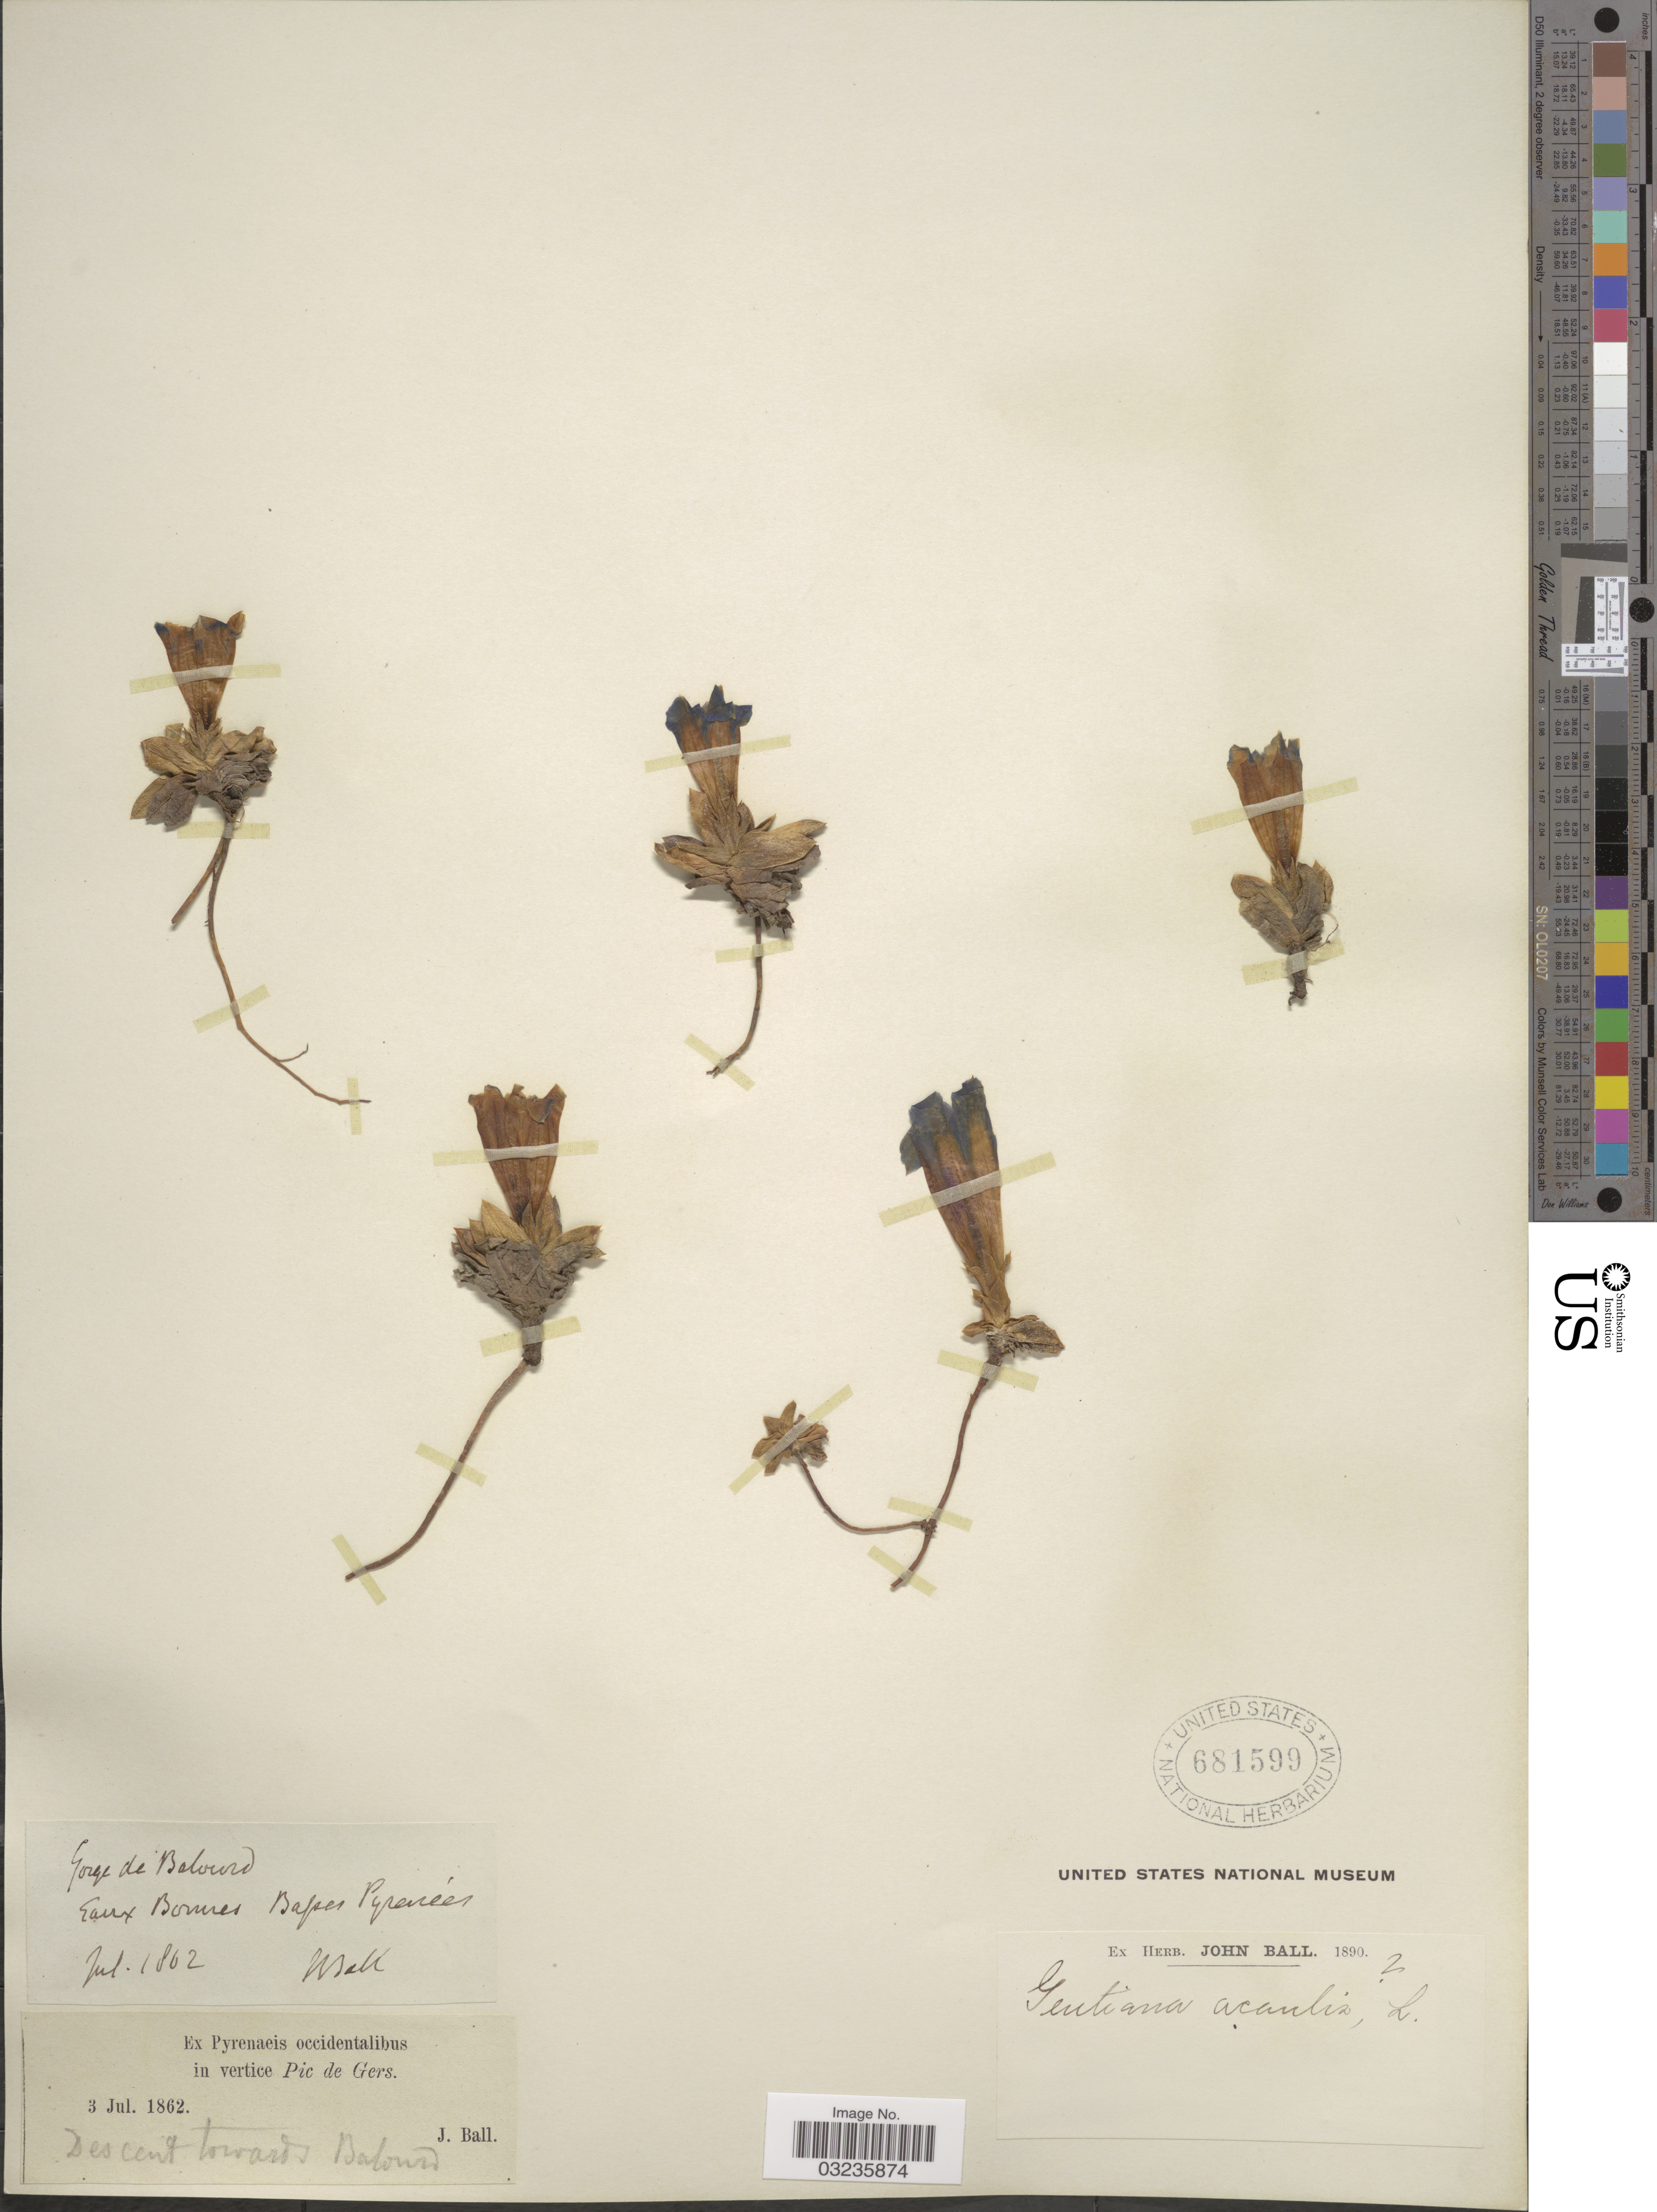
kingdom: Plantae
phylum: Tracheophyta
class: Magnoliopsida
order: Gentianales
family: Gentianaceae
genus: Gentiana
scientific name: Gentiana acaulis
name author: L.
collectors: J. Ball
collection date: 1862-07-03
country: France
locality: Gorge de Balourd, Eaux Bonnes Basses Pyrenées. Ex Pyrenaeis occidentalibus in vertice Pic de Gers. Descent towards Balourd.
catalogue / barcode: US 681599